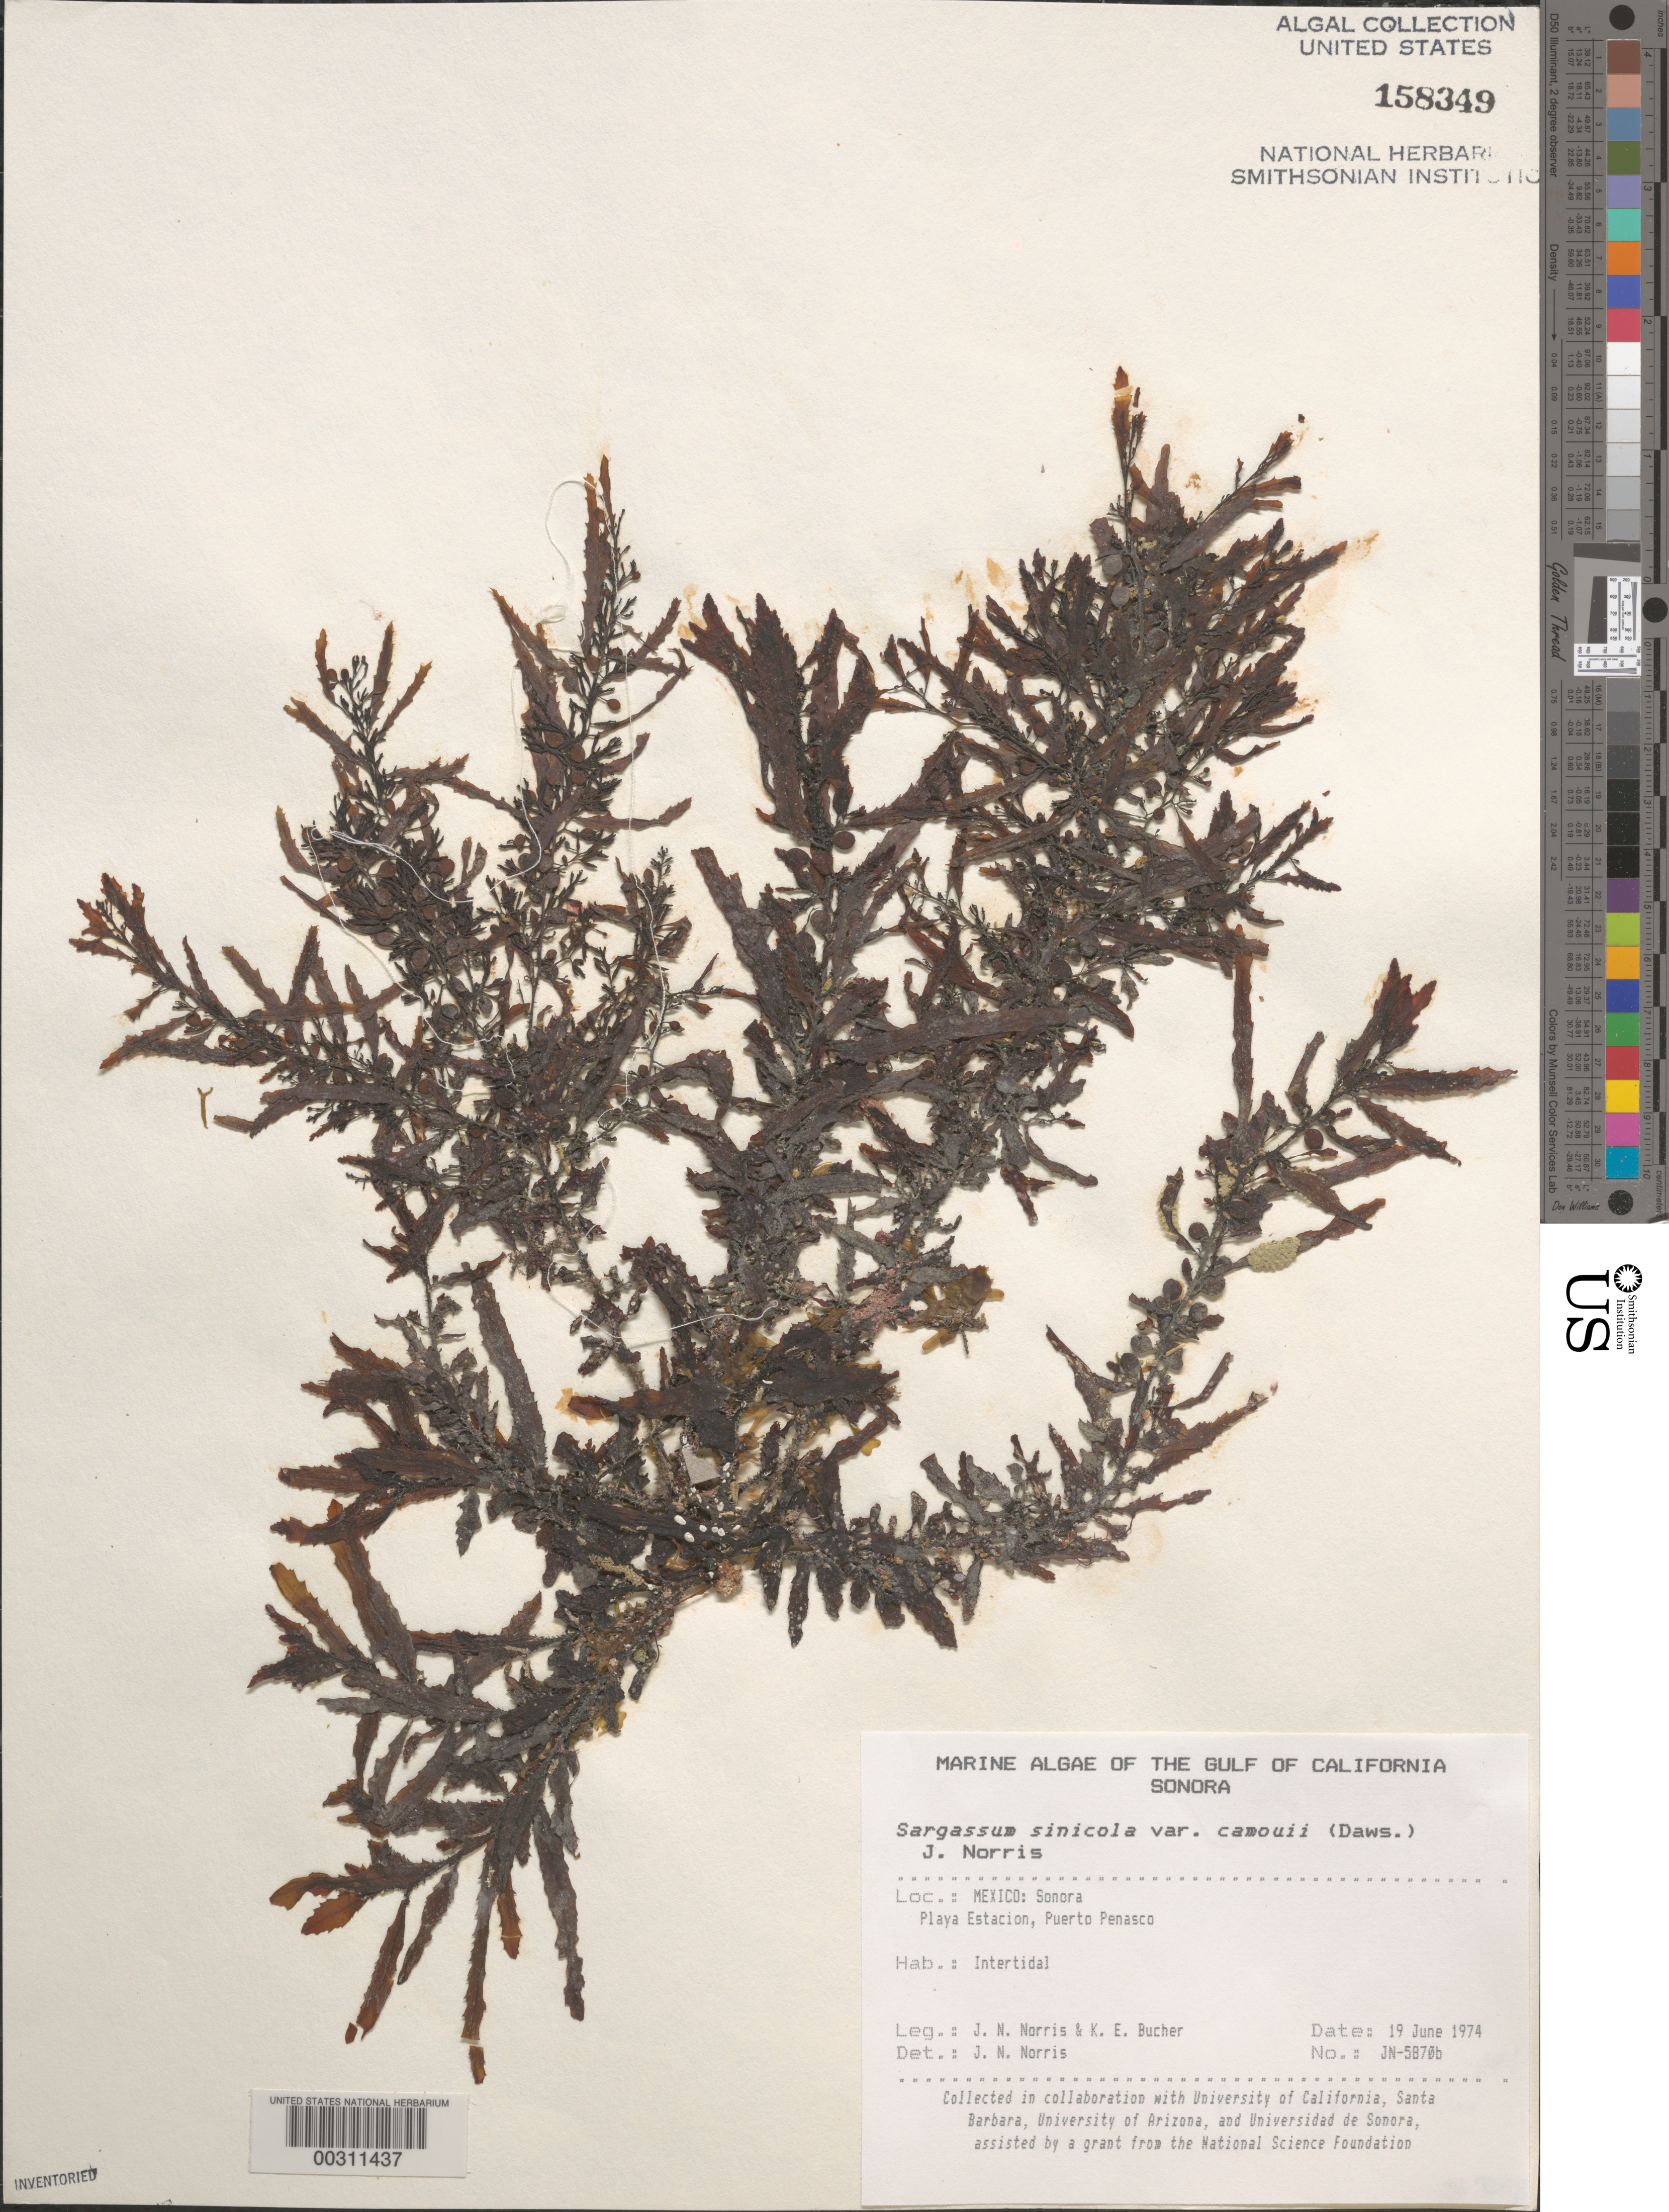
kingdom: Chromista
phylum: Ochrophyta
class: Phaeophyceae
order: Fucales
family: Sargassaceae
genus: Sargassum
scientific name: Sargassum sinicola var. camouii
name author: (E.Y. Dawson) J.N. Norris & Yensen in McCourt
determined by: Norris, James N.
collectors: J. N. Norris & K. E. Bucher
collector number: JN-5870b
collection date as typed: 19 Jun 1974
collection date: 1974-06-19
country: Mexico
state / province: Sonora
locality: Playa Estacion, Puerto Penasco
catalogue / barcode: US 158349